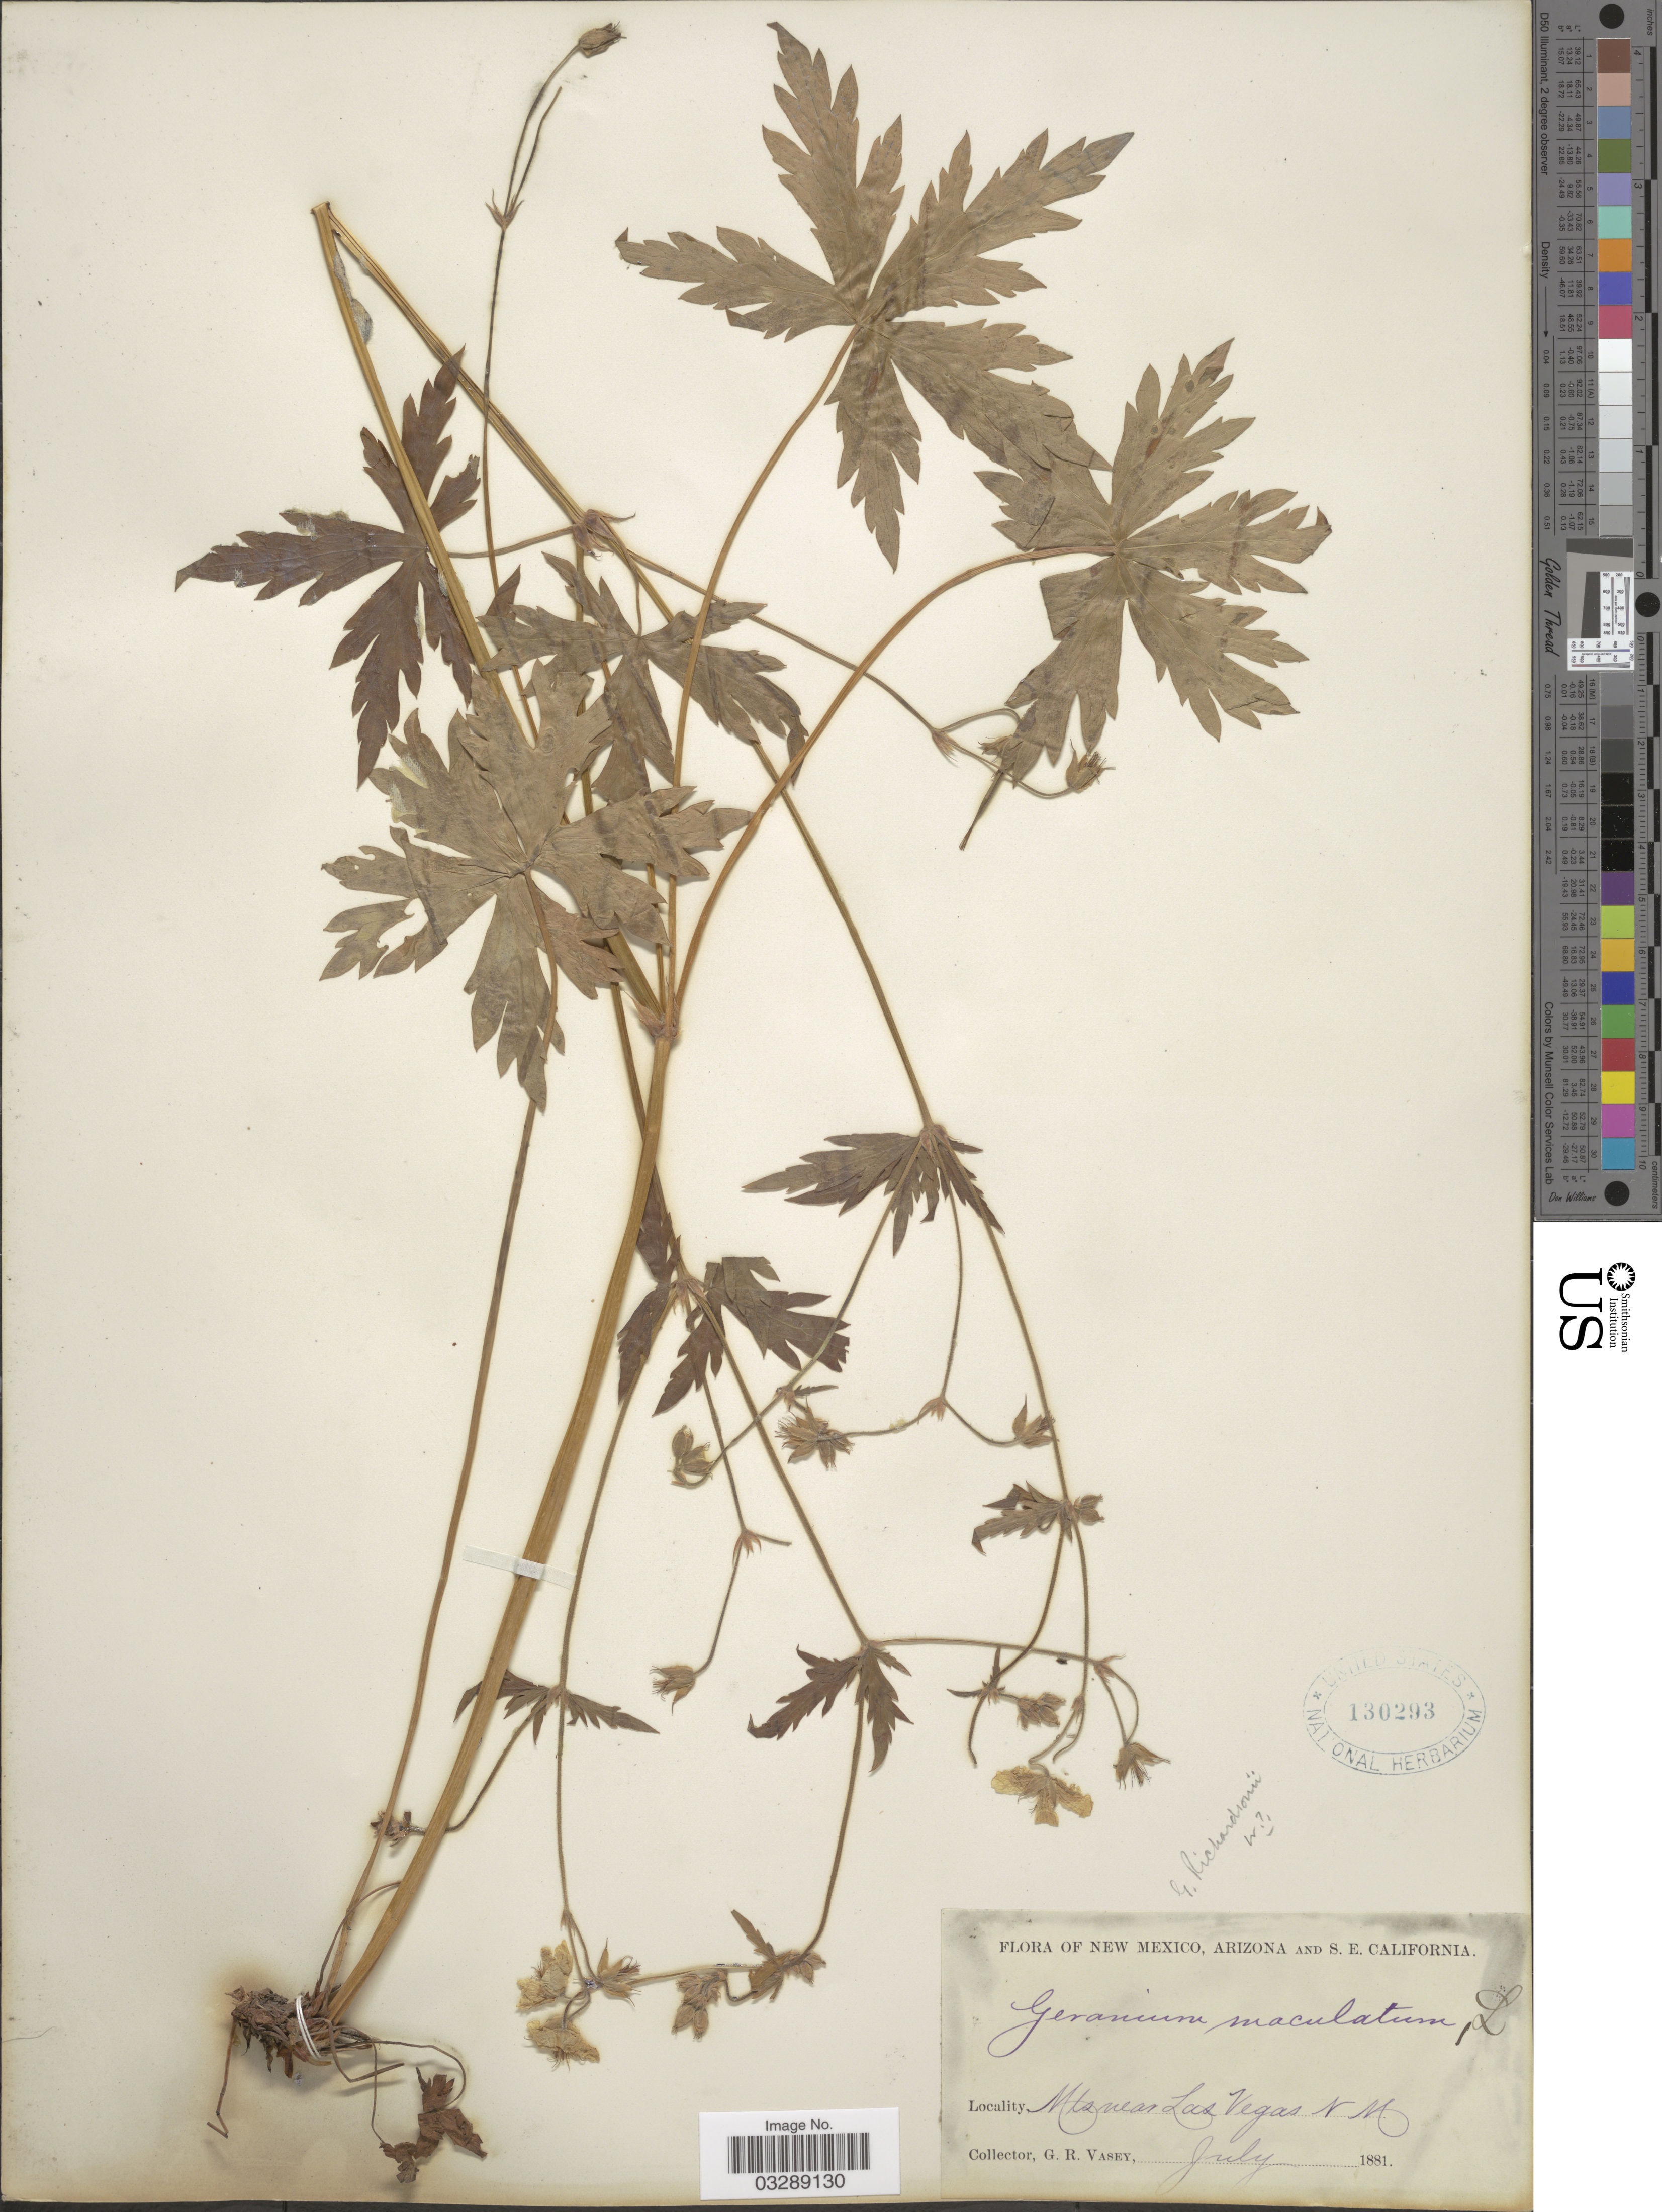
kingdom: Plantae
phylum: Tracheophyta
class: Magnoliopsida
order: Geraniales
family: Geraniaceae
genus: Geranium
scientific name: Geranium richardsonii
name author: Fisch. & Trautv.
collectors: G. R. Vasey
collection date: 1881-07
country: United States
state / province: New Mexico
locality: Mts near Las Vegas NM.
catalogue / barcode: US 130293